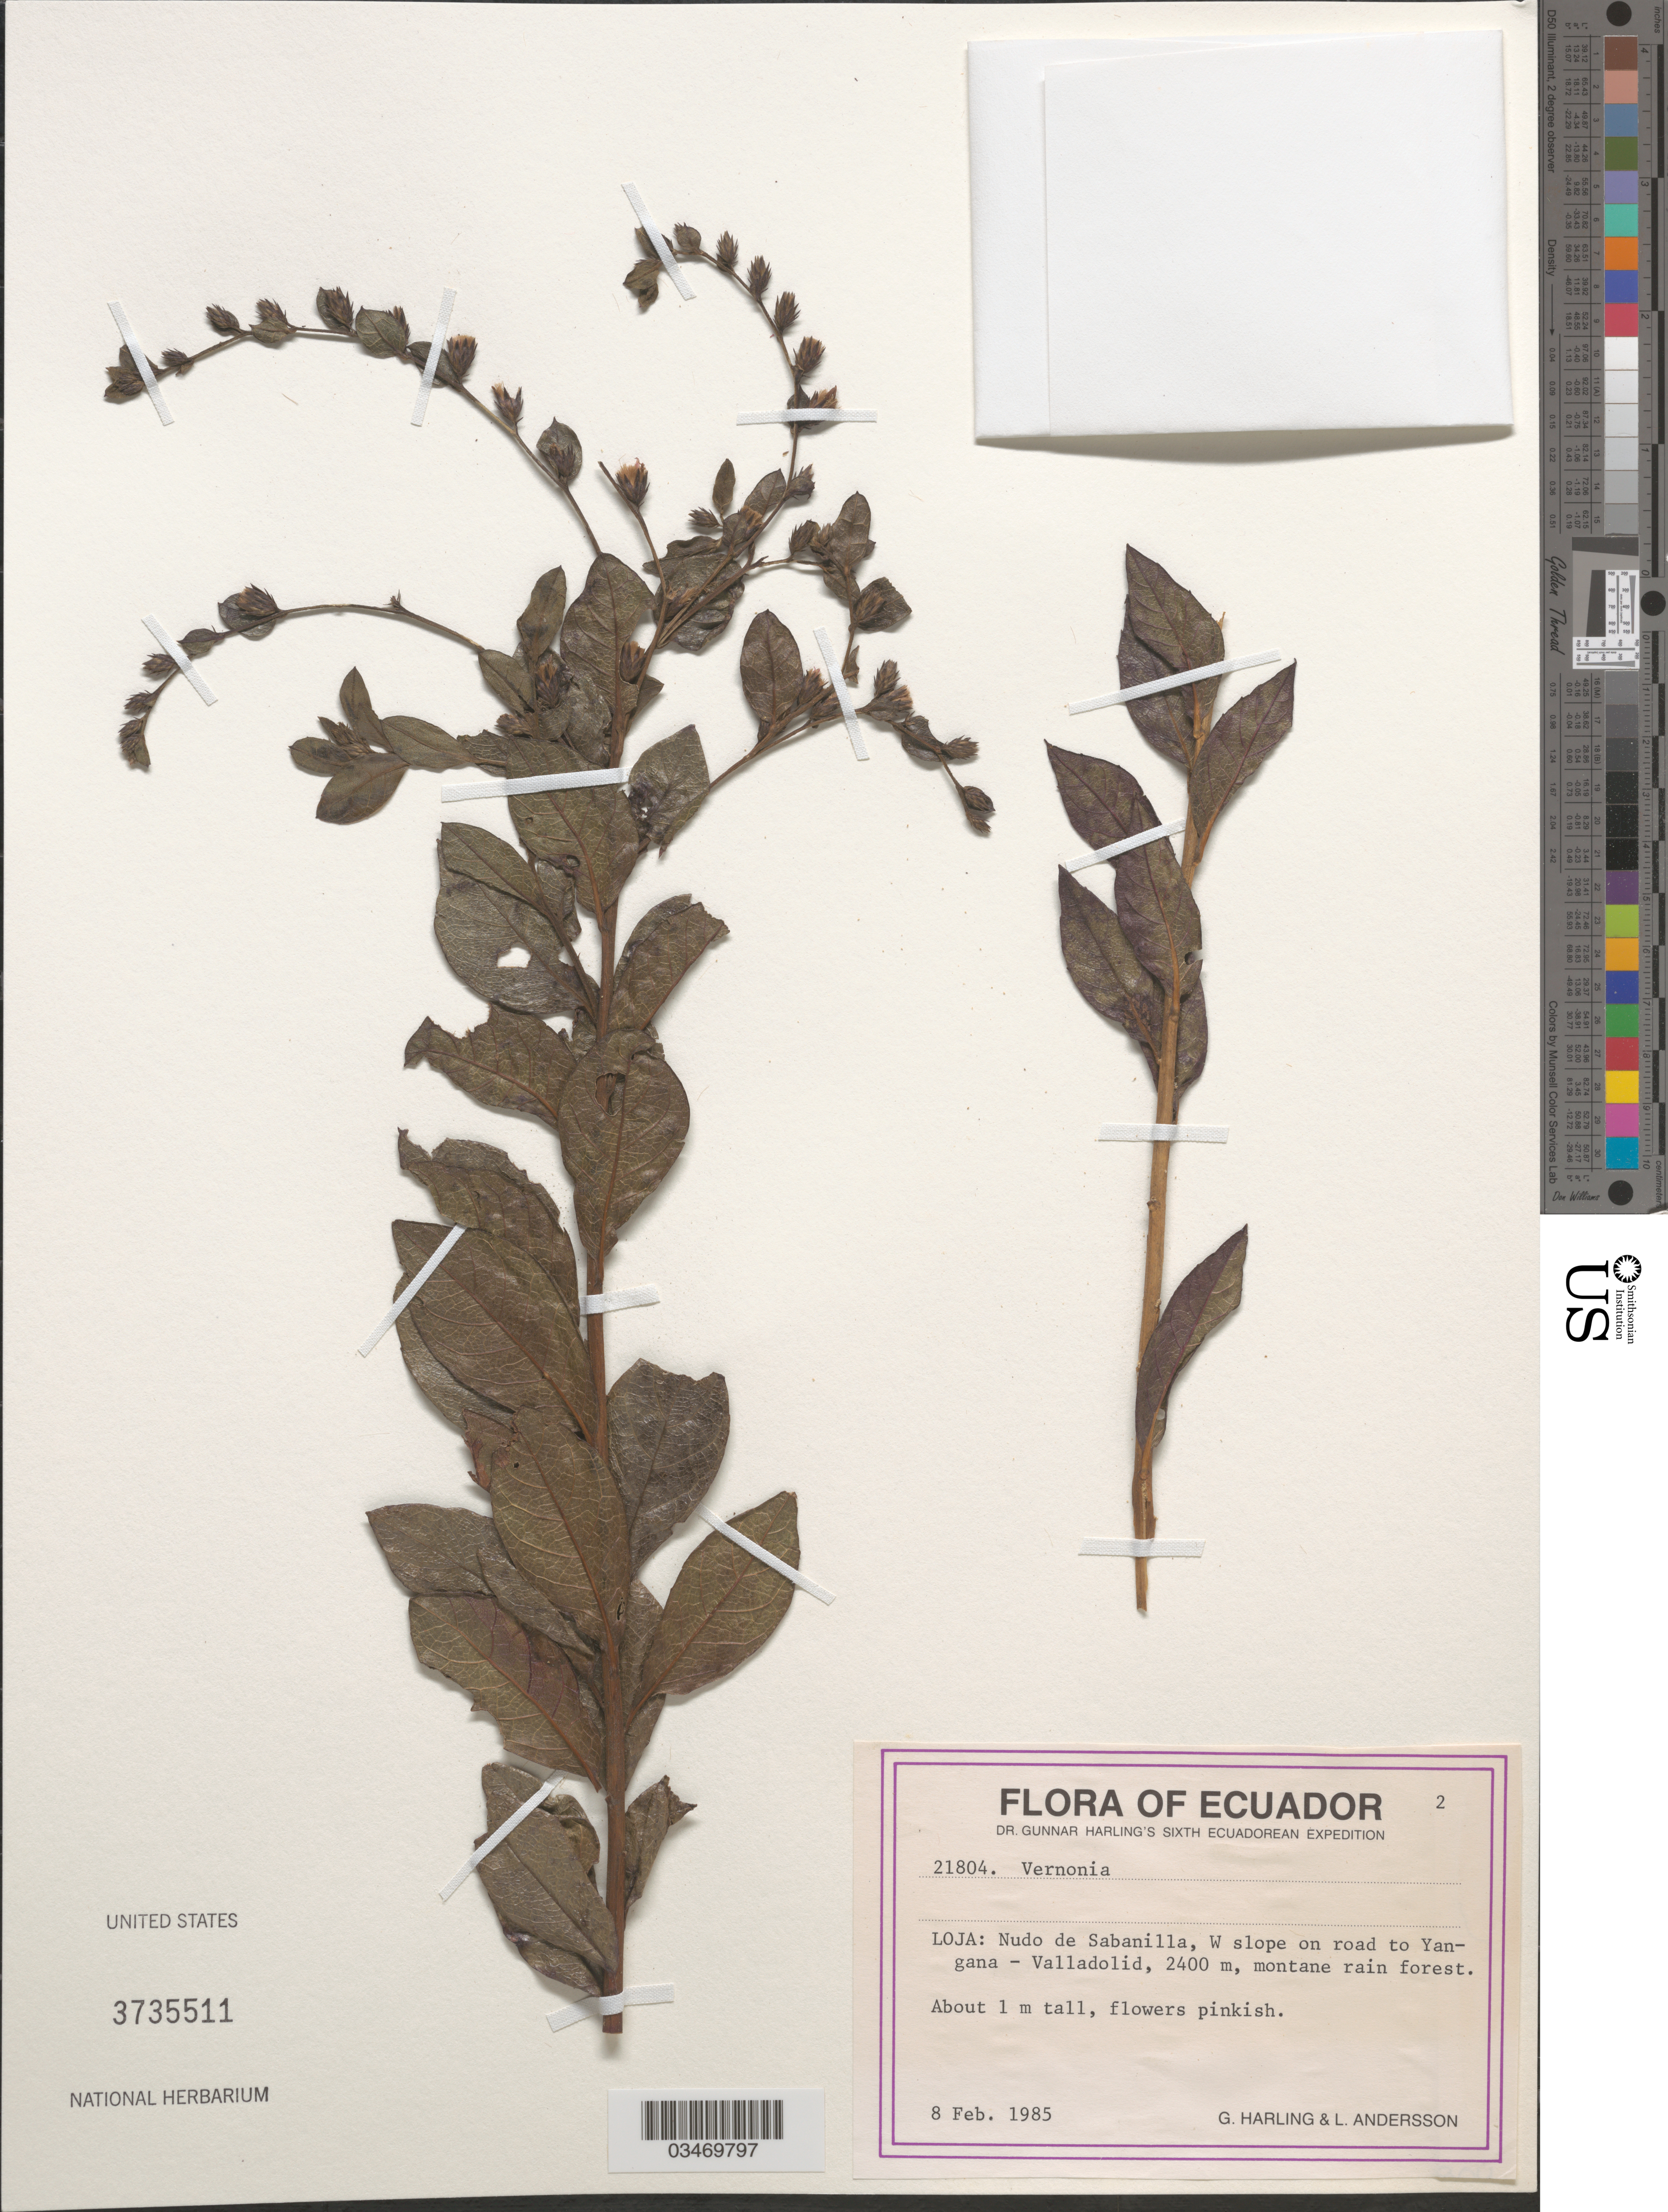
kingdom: Plantae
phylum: Tracheophyta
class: Magnoliopsida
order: Asterales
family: Asteraceae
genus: Vernonia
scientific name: Vernonia sp.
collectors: G. Harling & L. Andersson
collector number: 21804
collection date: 1985-02-08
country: Ecuador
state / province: Loja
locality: Nudo de Sabanilla, w slope on road to Yangana- Valladodid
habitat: Montane rain forest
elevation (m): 2400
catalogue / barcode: US 3735511